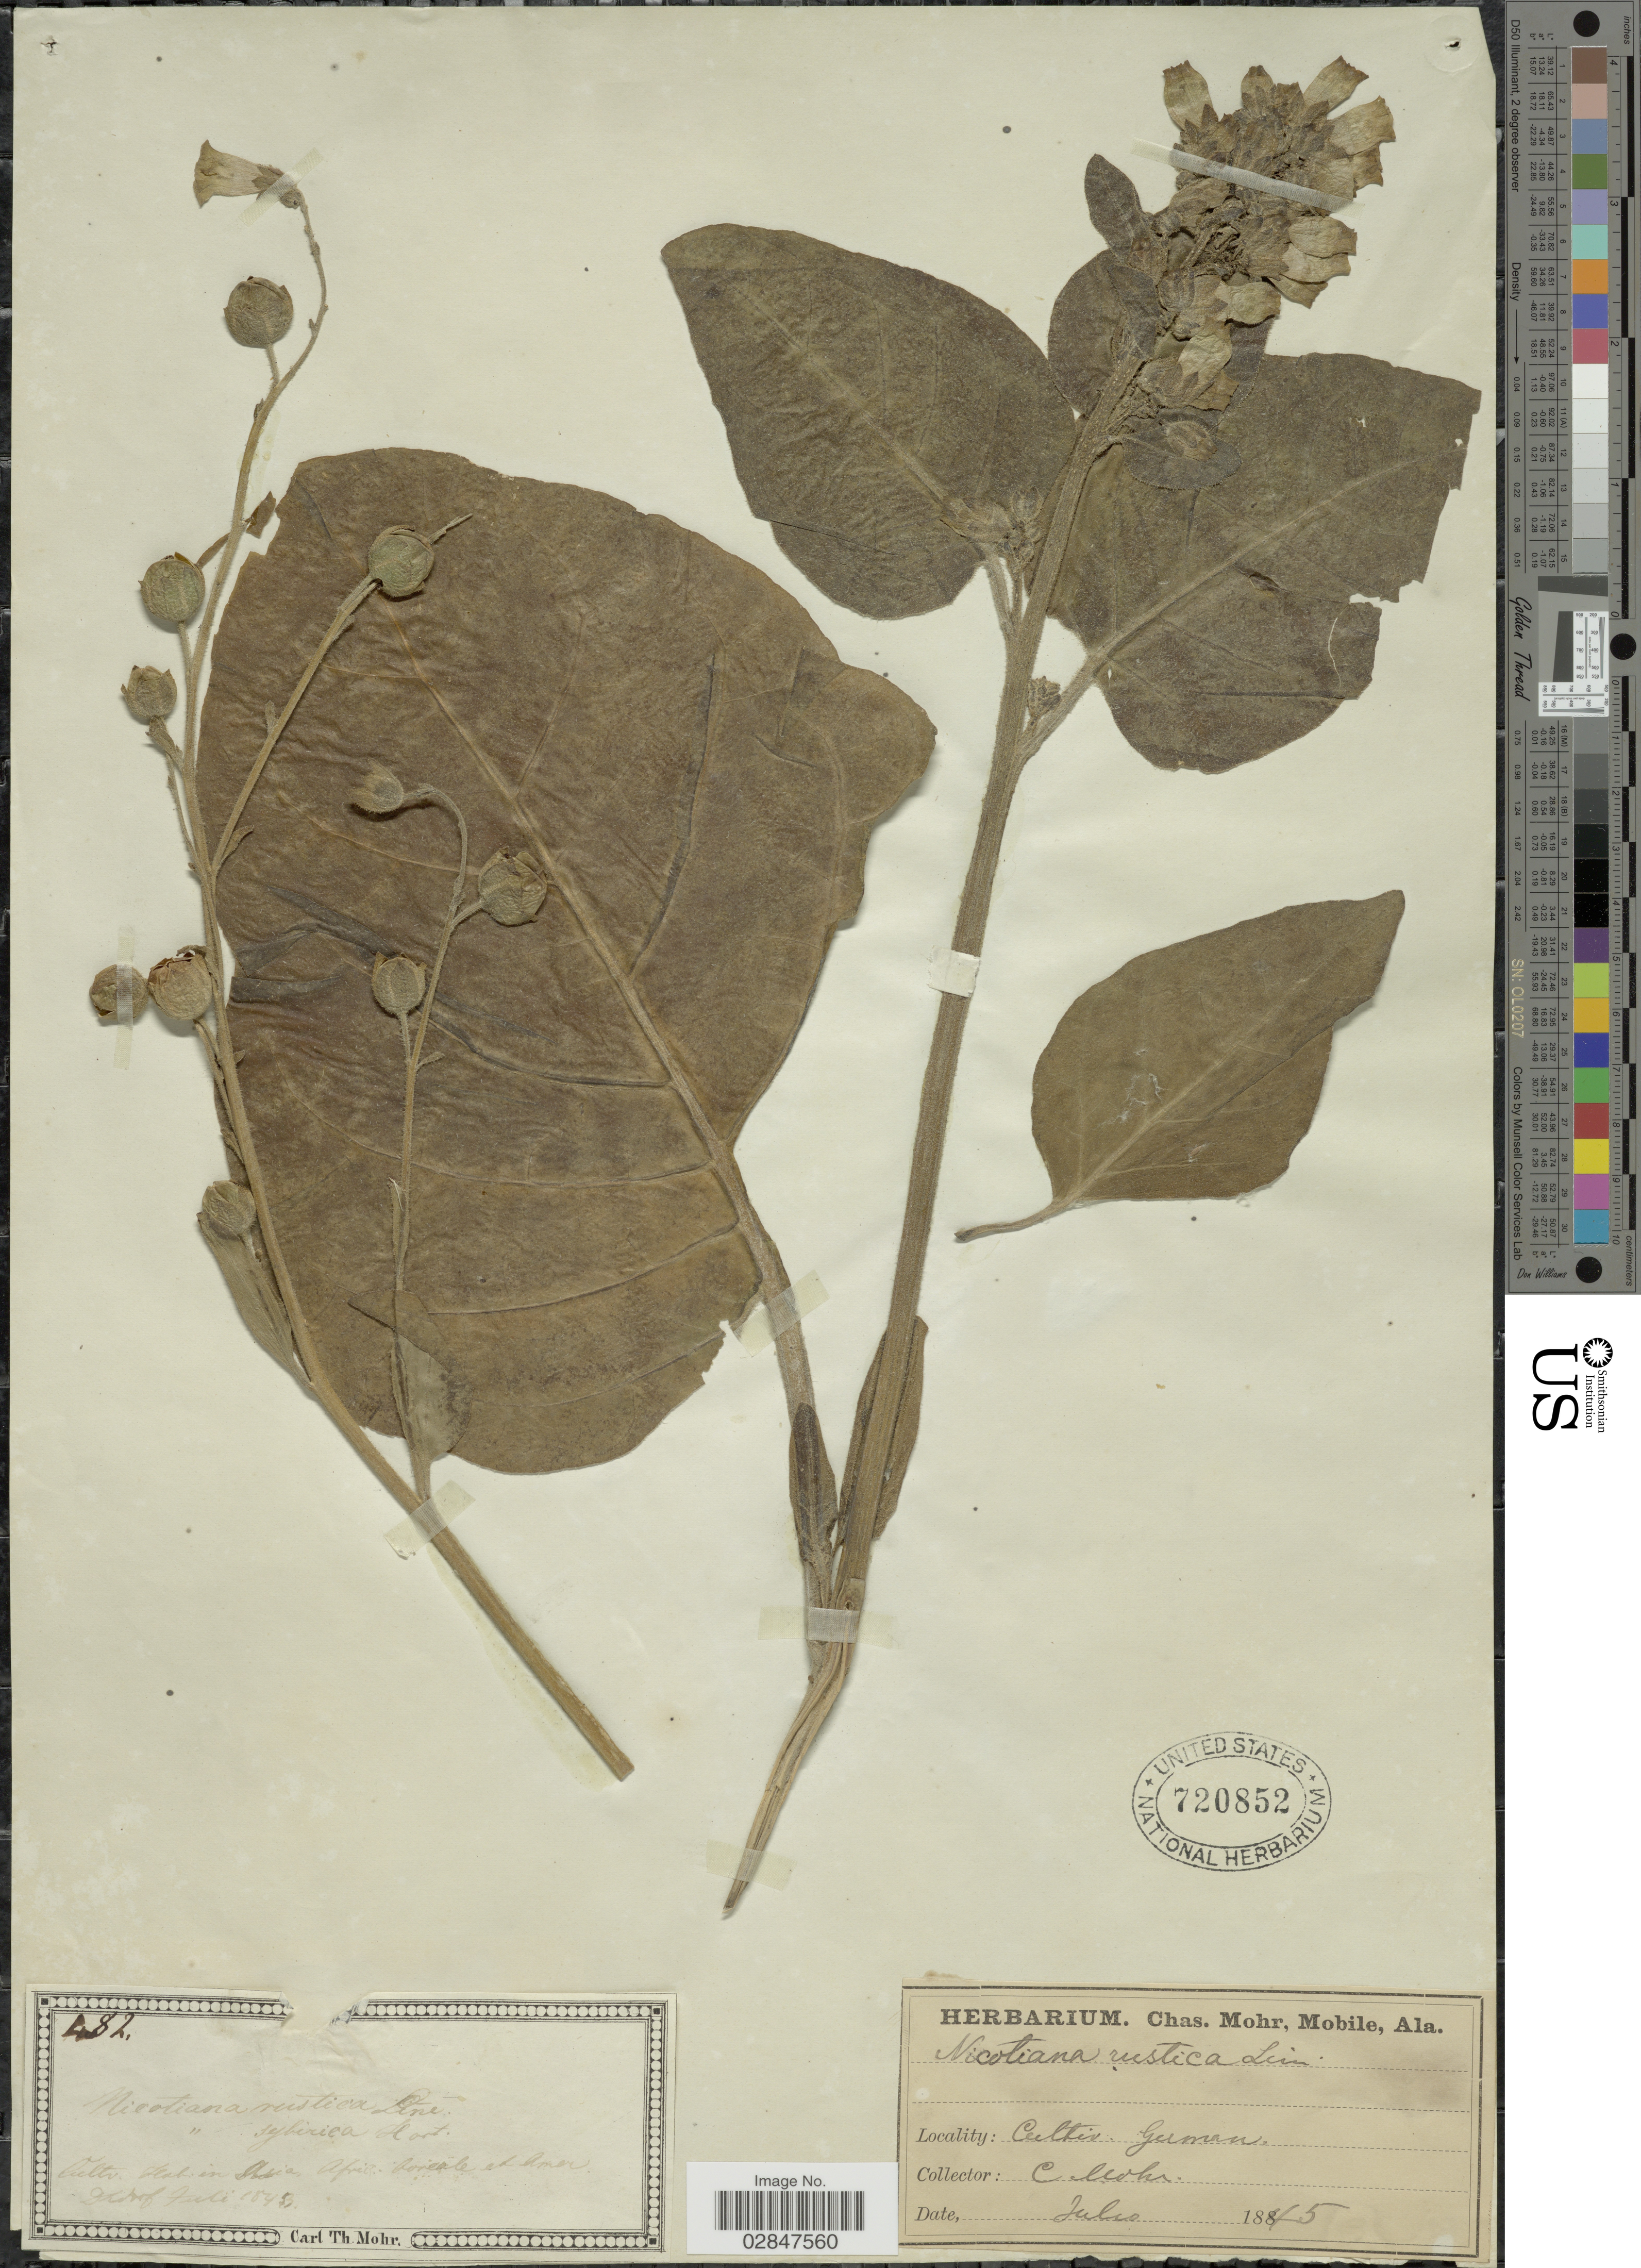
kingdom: Plantae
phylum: Tracheophyta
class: Magnoliopsida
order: Solanales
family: Solanaceae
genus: Nicotiana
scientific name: Nicotiana rustica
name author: L.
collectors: Mohr, C. T. (herbarium)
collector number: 482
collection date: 1845-07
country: Germany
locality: In Asia, Afric.. boreale et Amer. Cultiv. German.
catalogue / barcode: US 720852